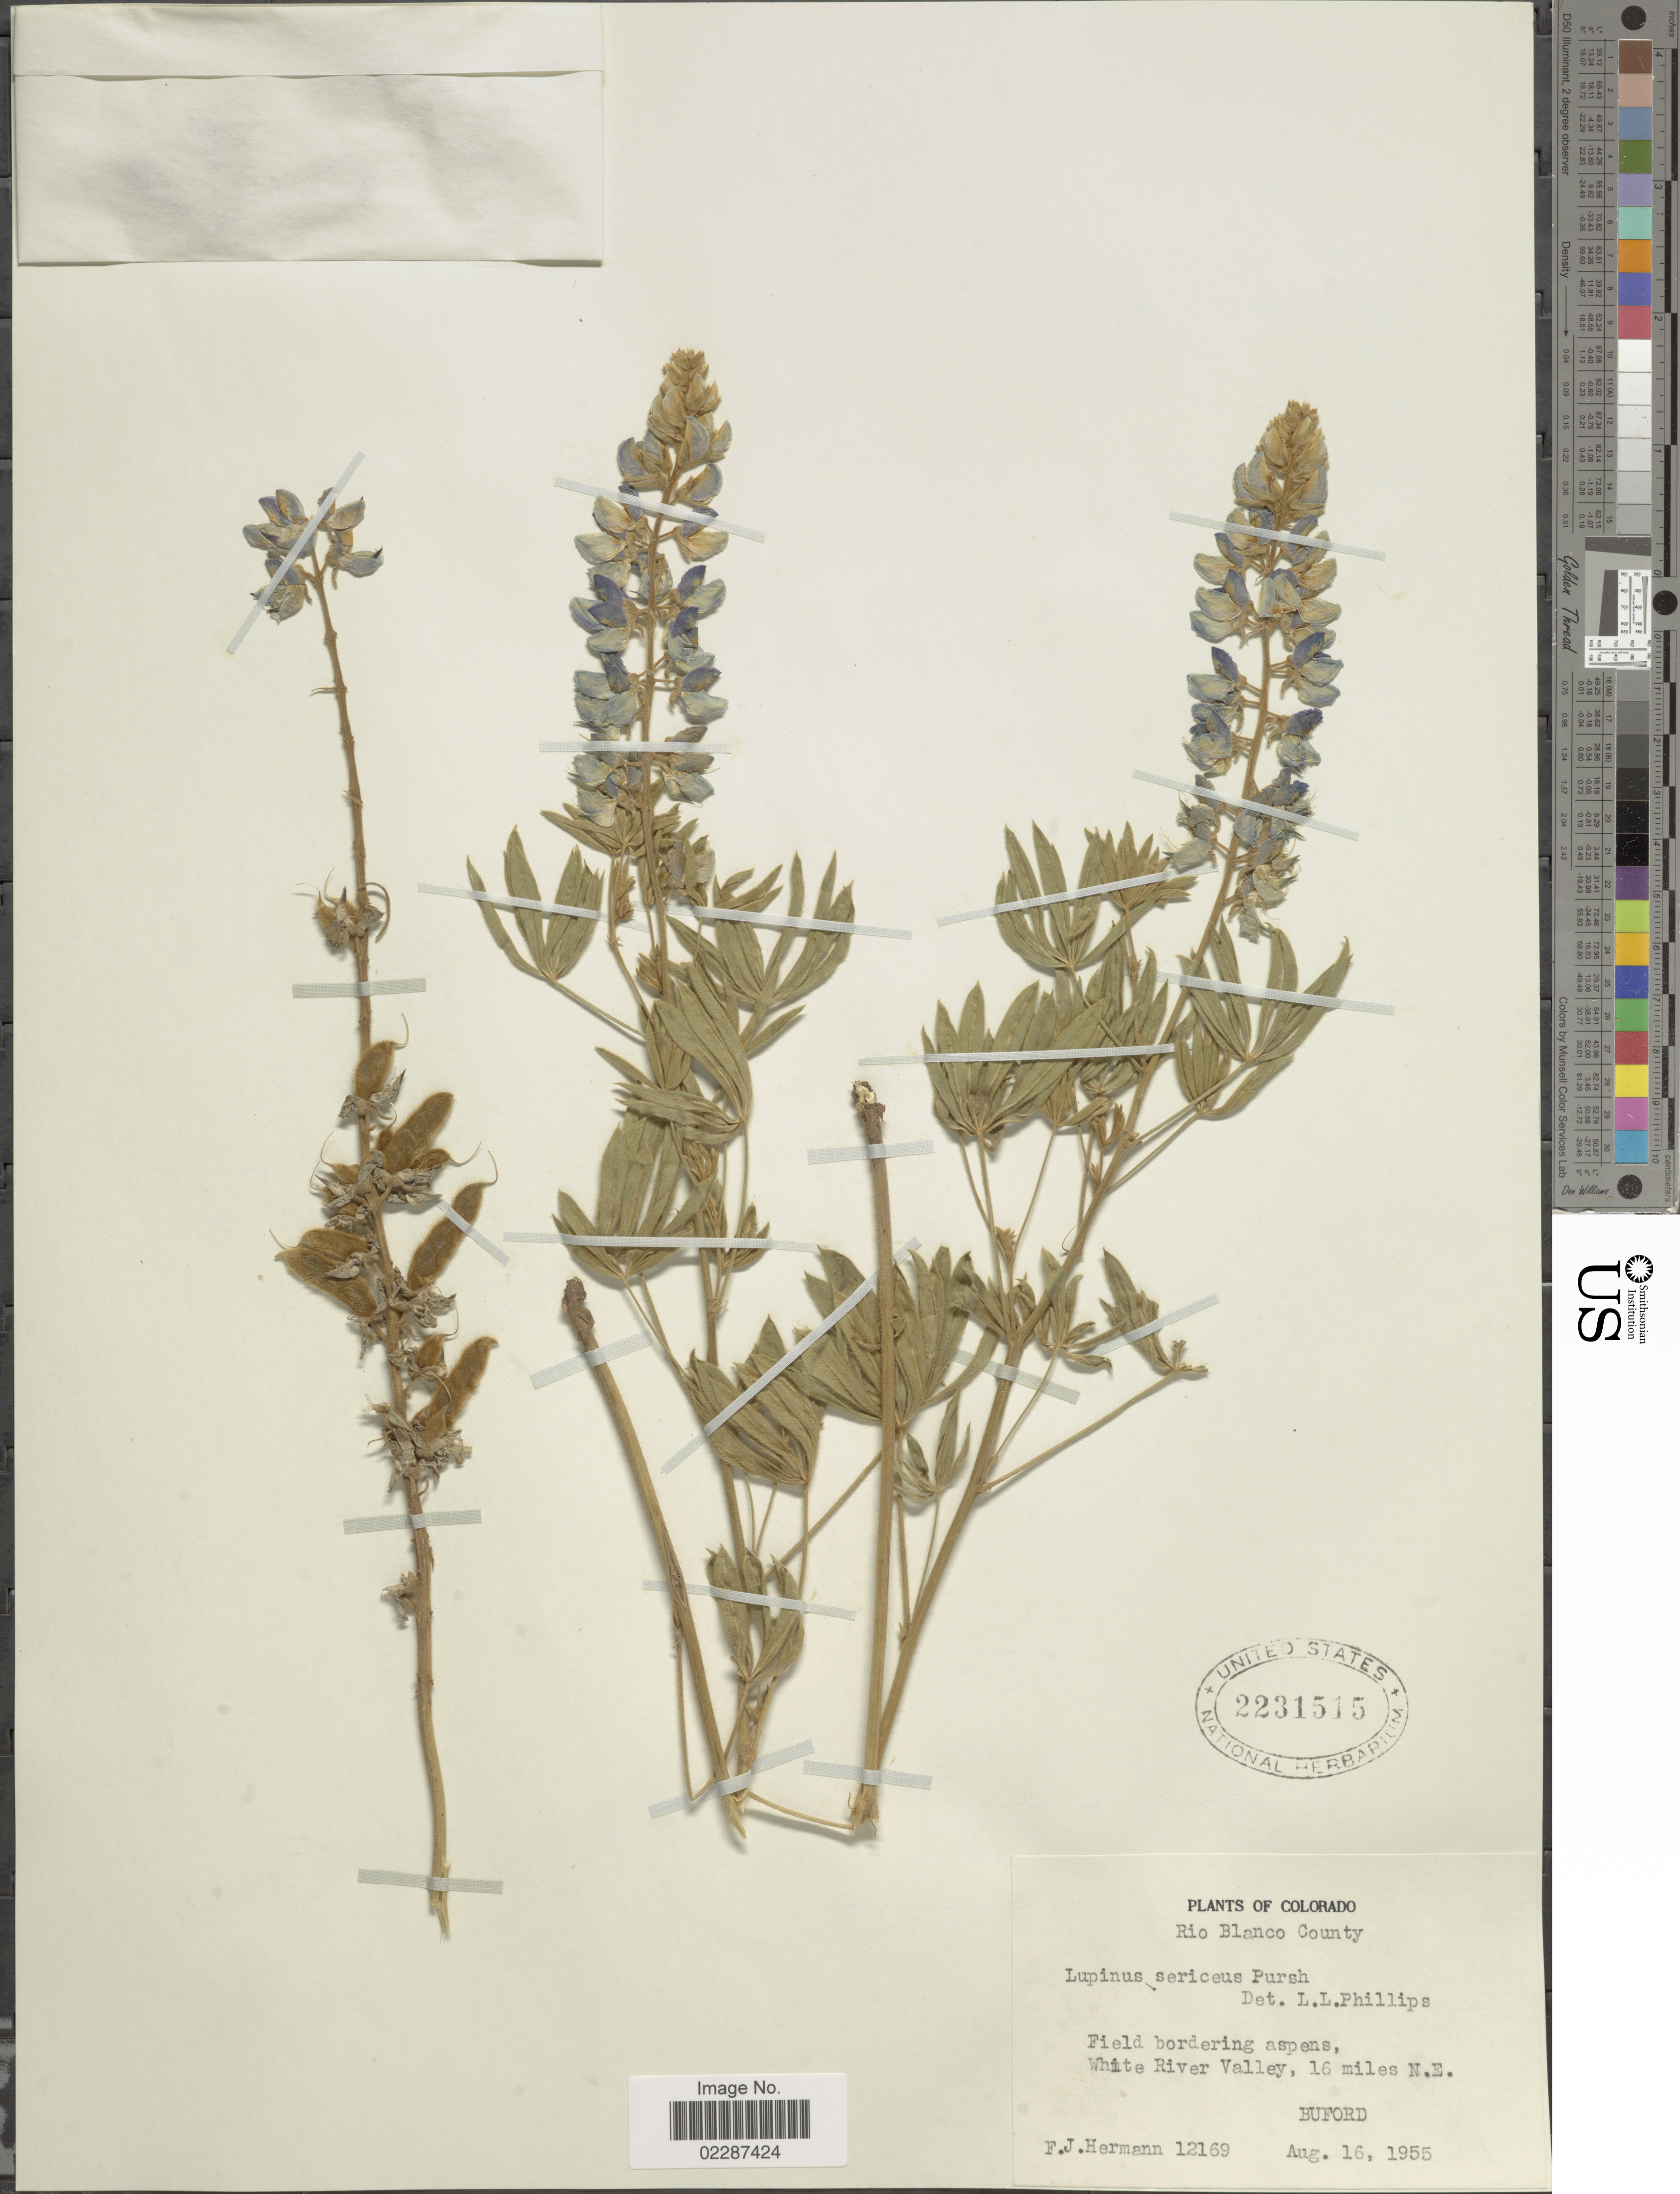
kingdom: Plantae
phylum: Tracheophyta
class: Magnoliopsida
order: Fabales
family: Fabaceae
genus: Lupinus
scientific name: Lupinus sericeus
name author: Pursh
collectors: F. J. Hermann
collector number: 12169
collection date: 1955-08-16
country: United States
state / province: Colorado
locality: Rio Blanco County, White River Valley, 16 miles N.E., Buford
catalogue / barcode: US 2231515